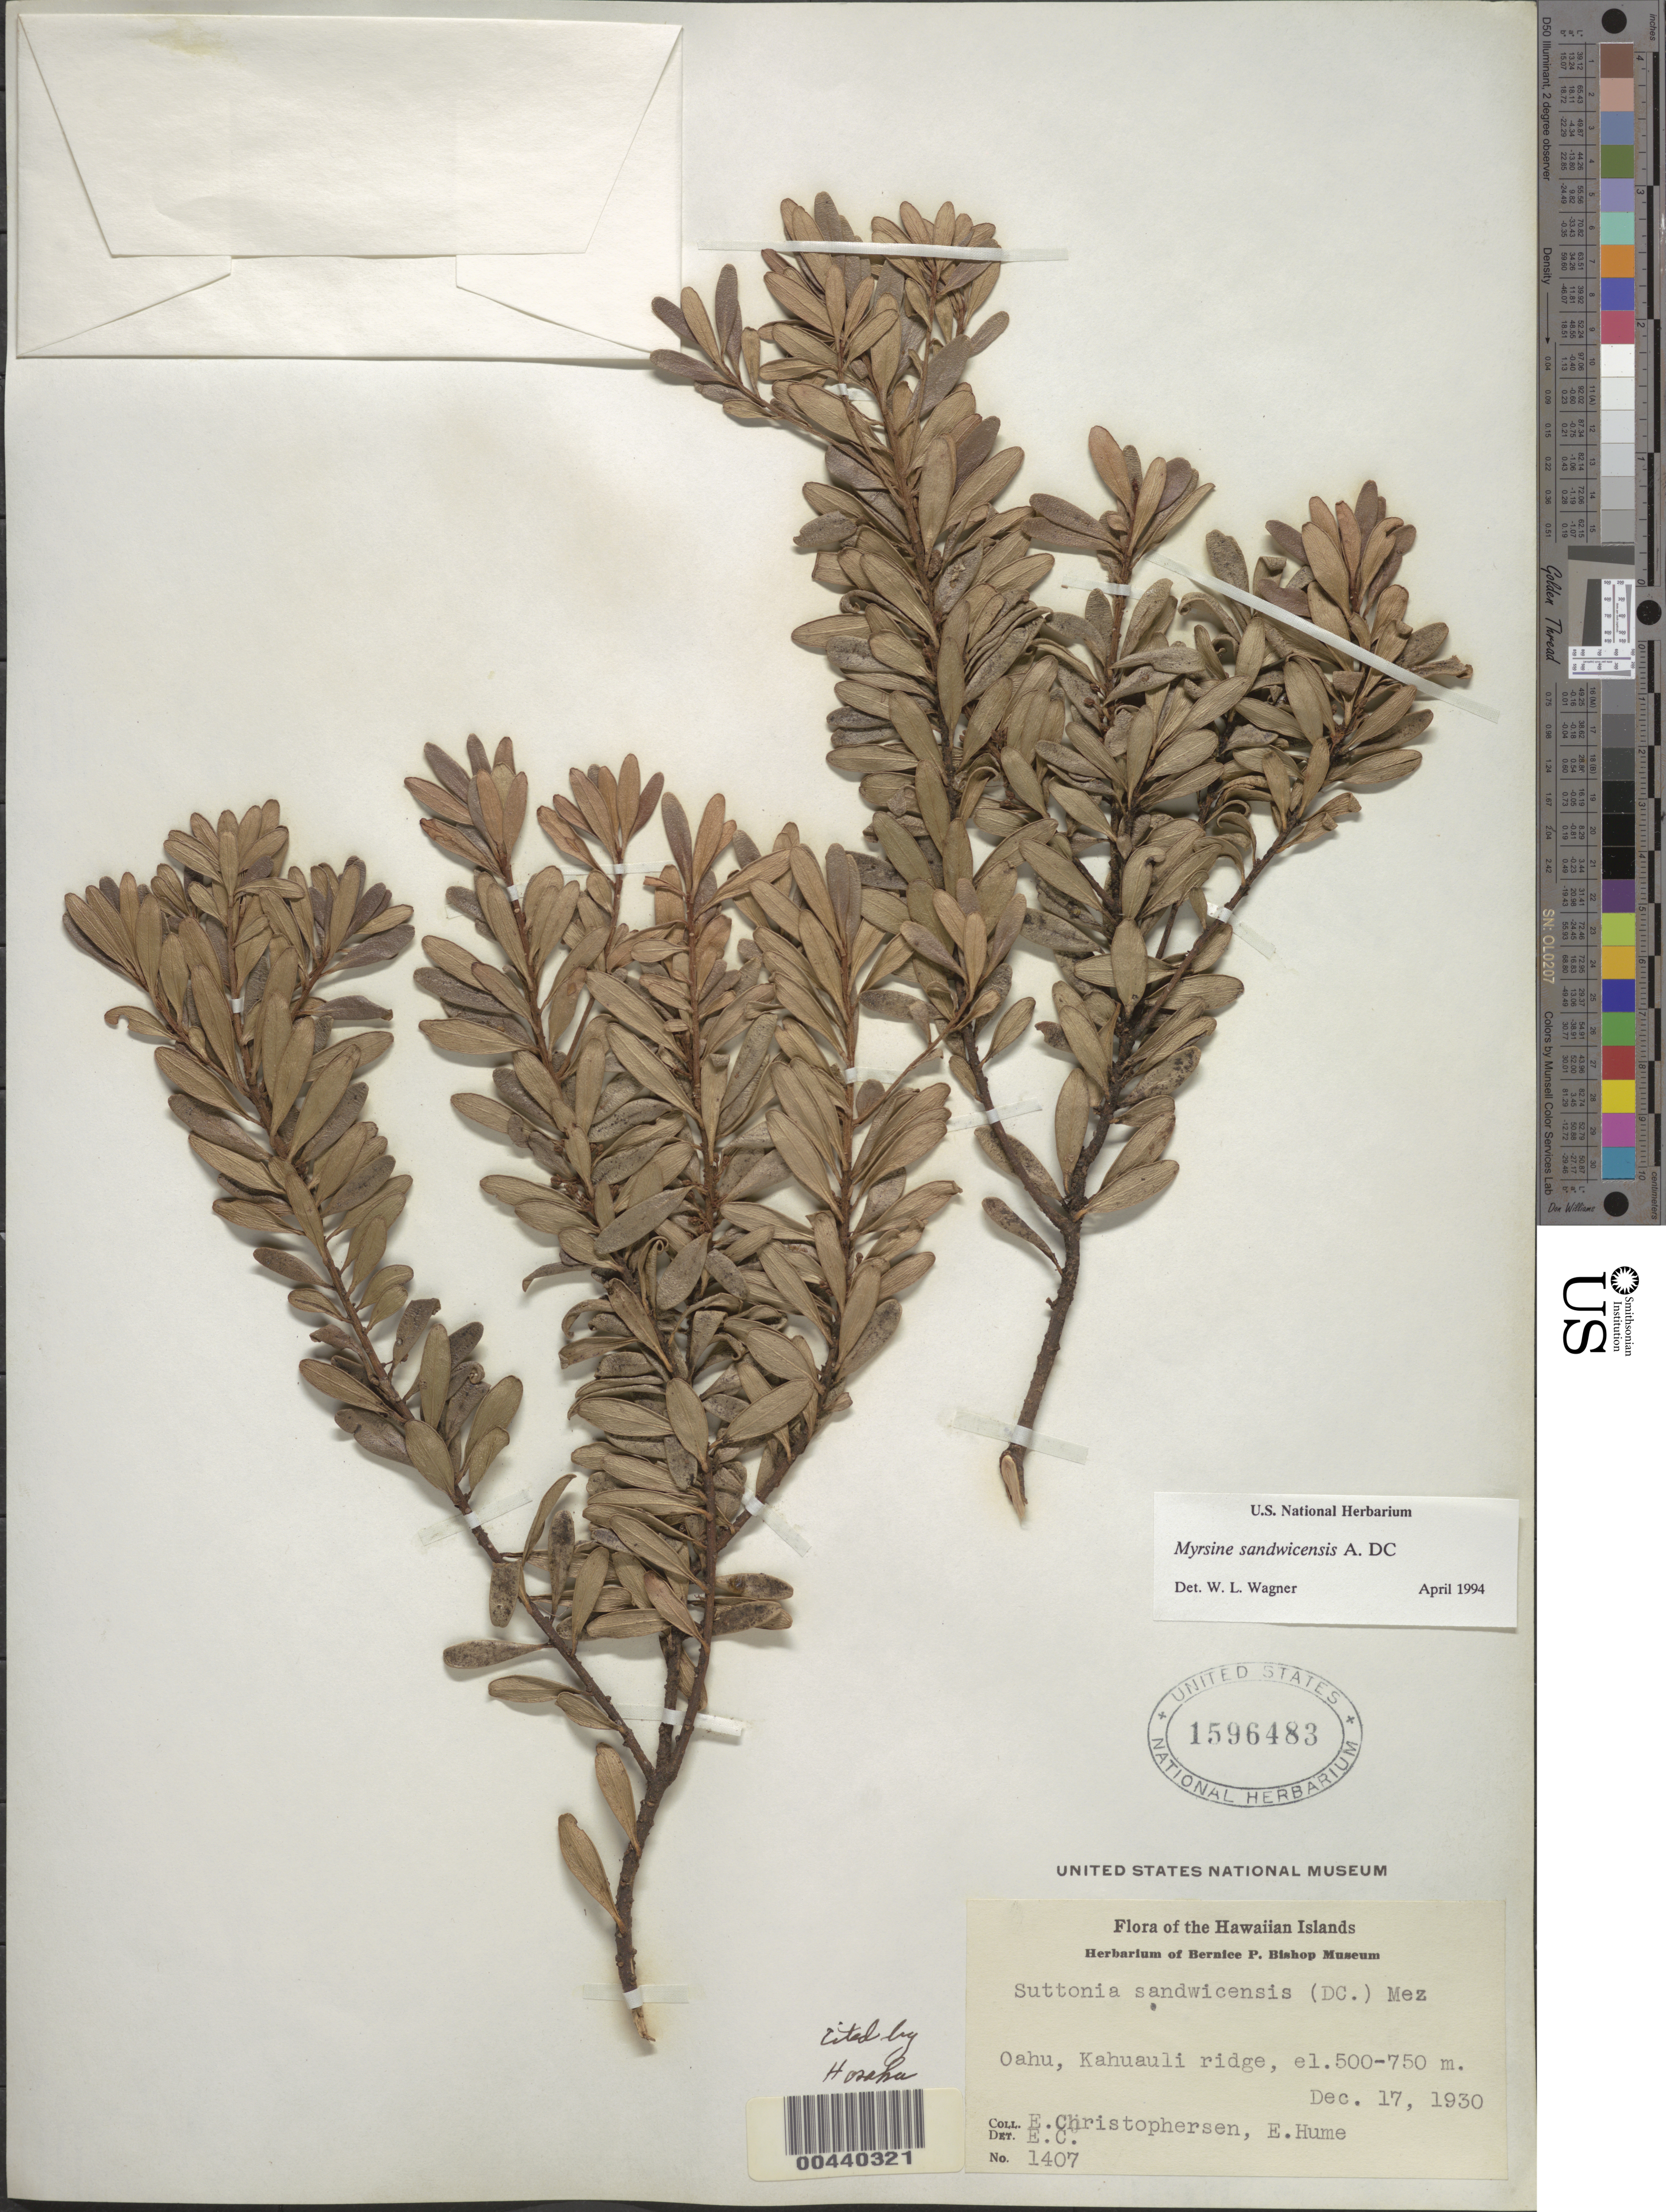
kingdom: Plantae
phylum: Tracheophyta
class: Magnoliopsida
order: Ericales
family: Primulaceae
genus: Myrsine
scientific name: Myrsine sandwicensis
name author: A. DC.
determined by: Wagner, W. L., (BOT), Smithsonian Institution - National Museum of Natural History (UNITED STATES)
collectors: E. Christophersen & E. Hume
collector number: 1407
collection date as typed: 17 Dec 1930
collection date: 1930-12-17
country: United States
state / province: Hawaii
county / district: Honolulu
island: Oahu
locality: Kahuauli ridge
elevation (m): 500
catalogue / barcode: US 1596483